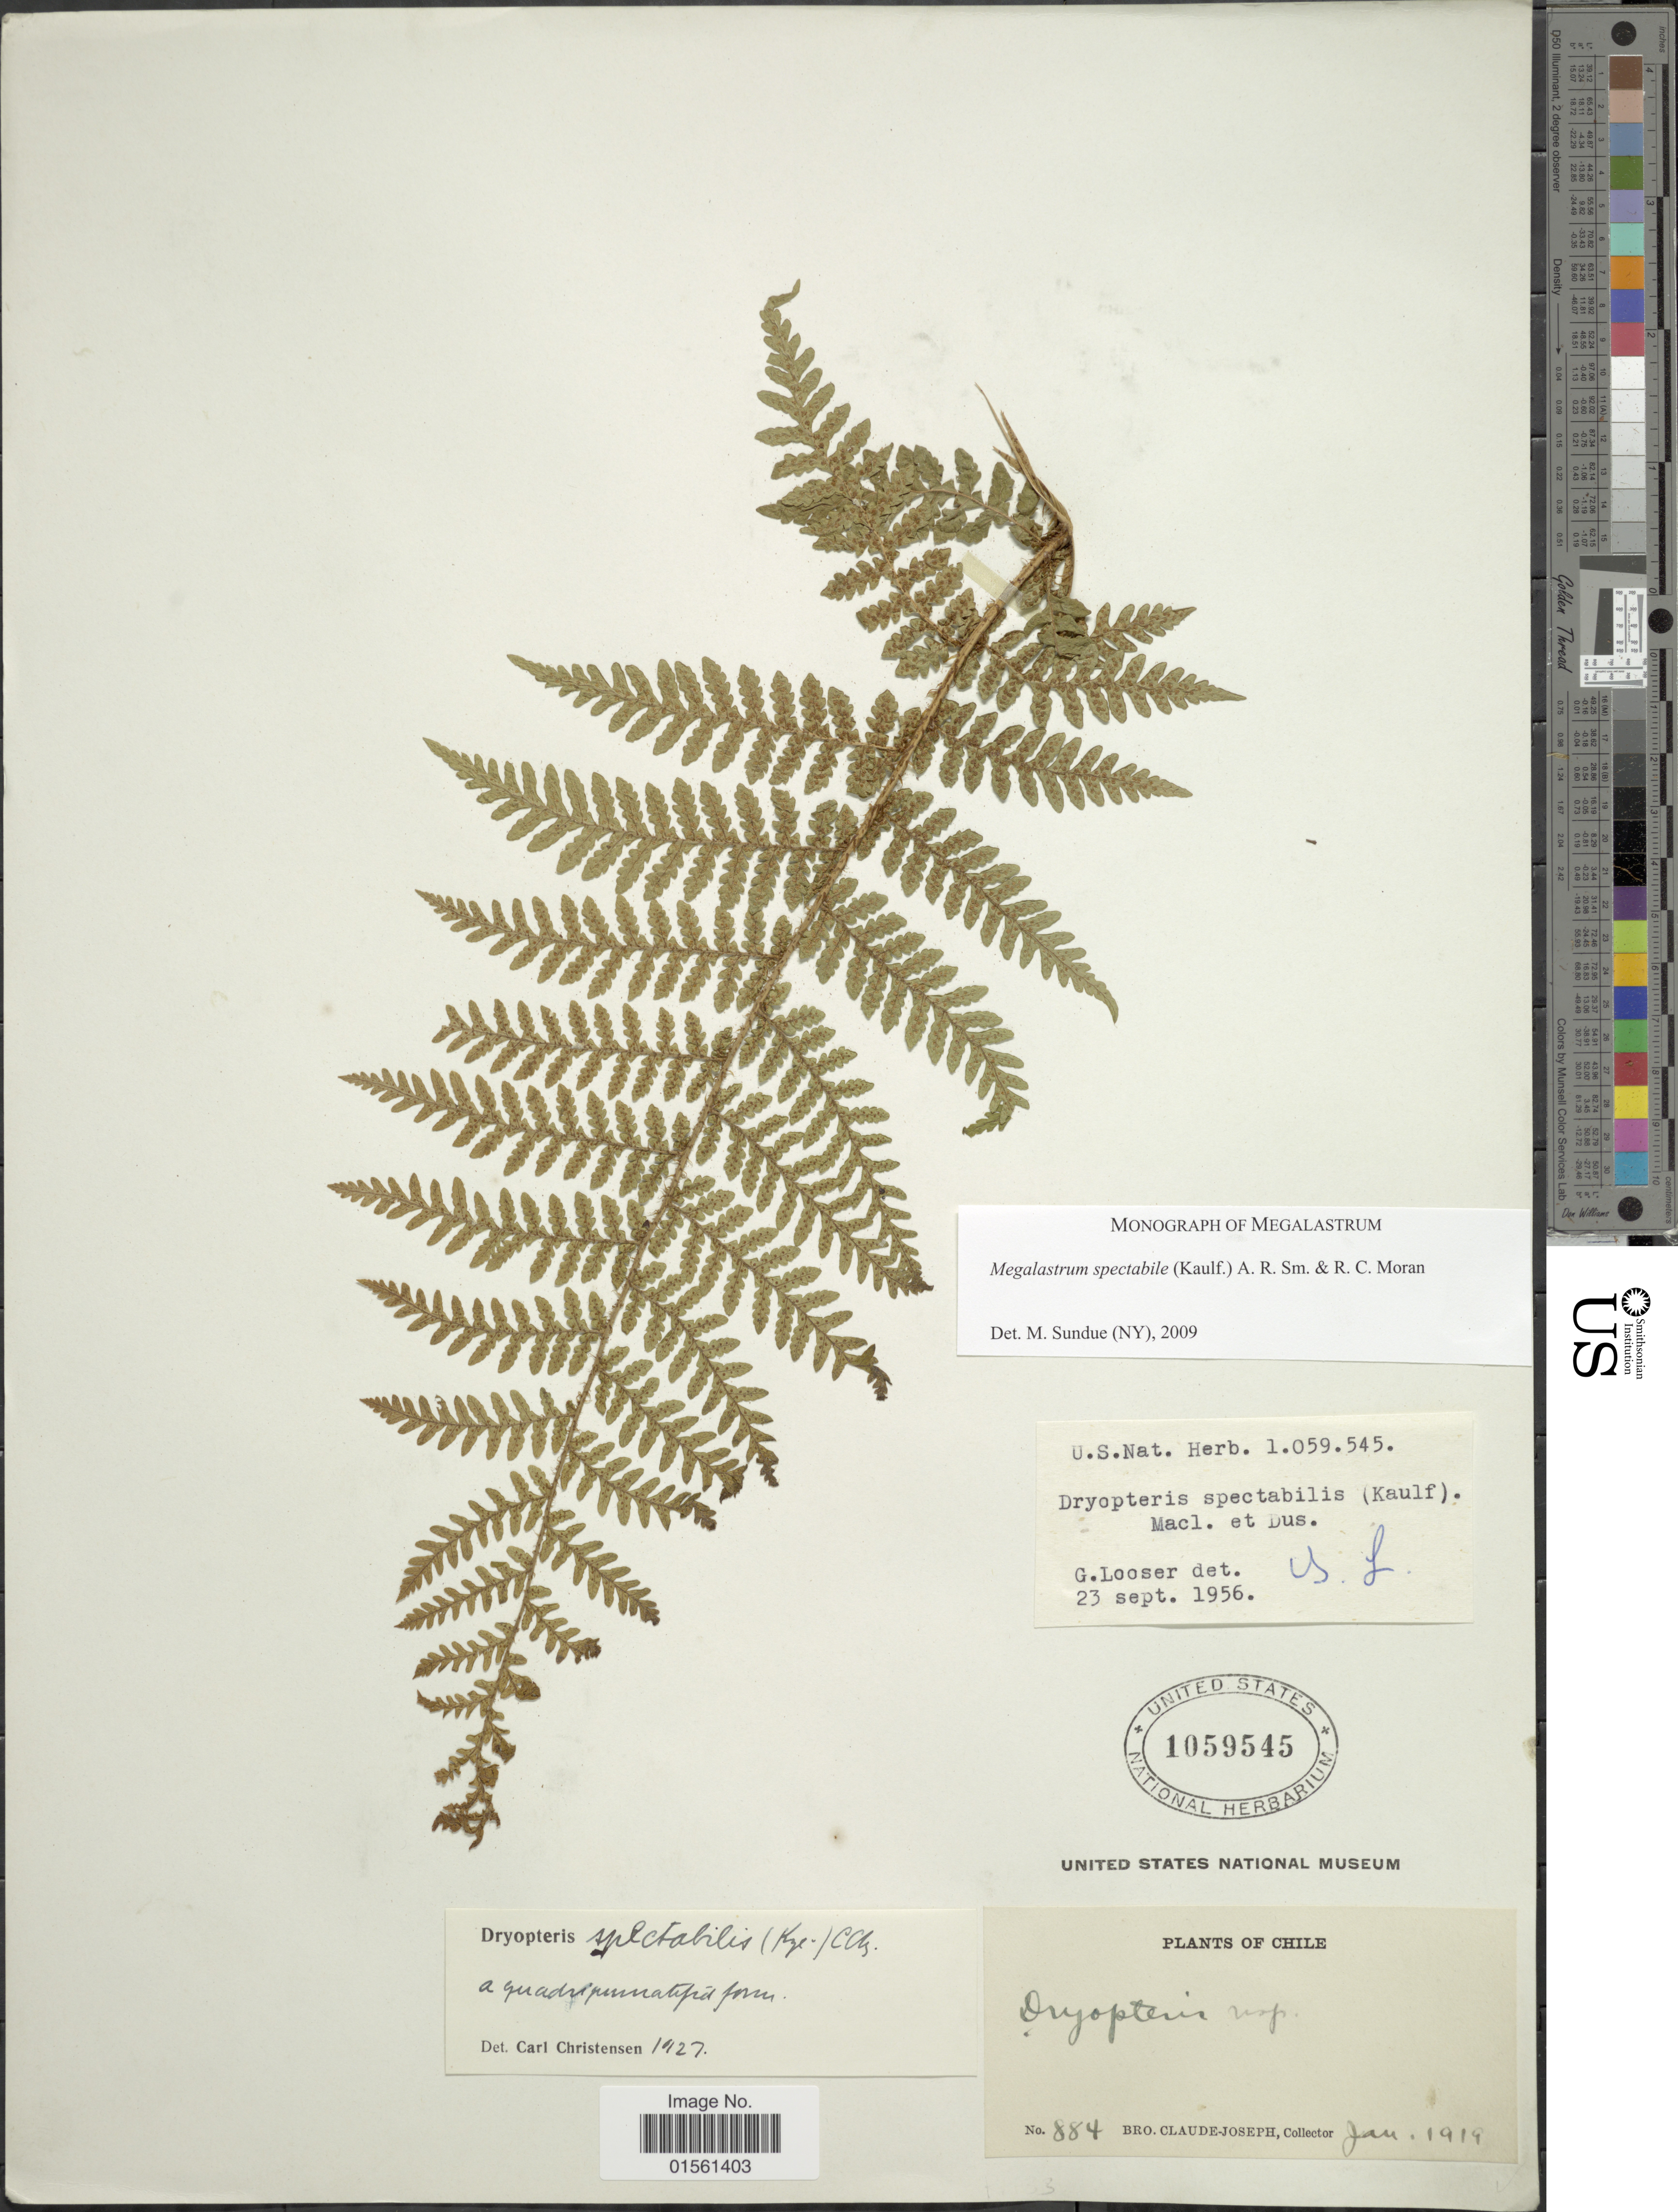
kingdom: Plantae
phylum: Tracheophyta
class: Polypodiopsida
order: Polypodiales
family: Dryopteridaceae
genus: Megalastrum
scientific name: Megalastrum spectabile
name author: (Kaulf.) A.R. Sm. & R.C. Moran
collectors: Bro. Claude-Joseph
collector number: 884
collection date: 1919-01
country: Chile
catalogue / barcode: US 1059545